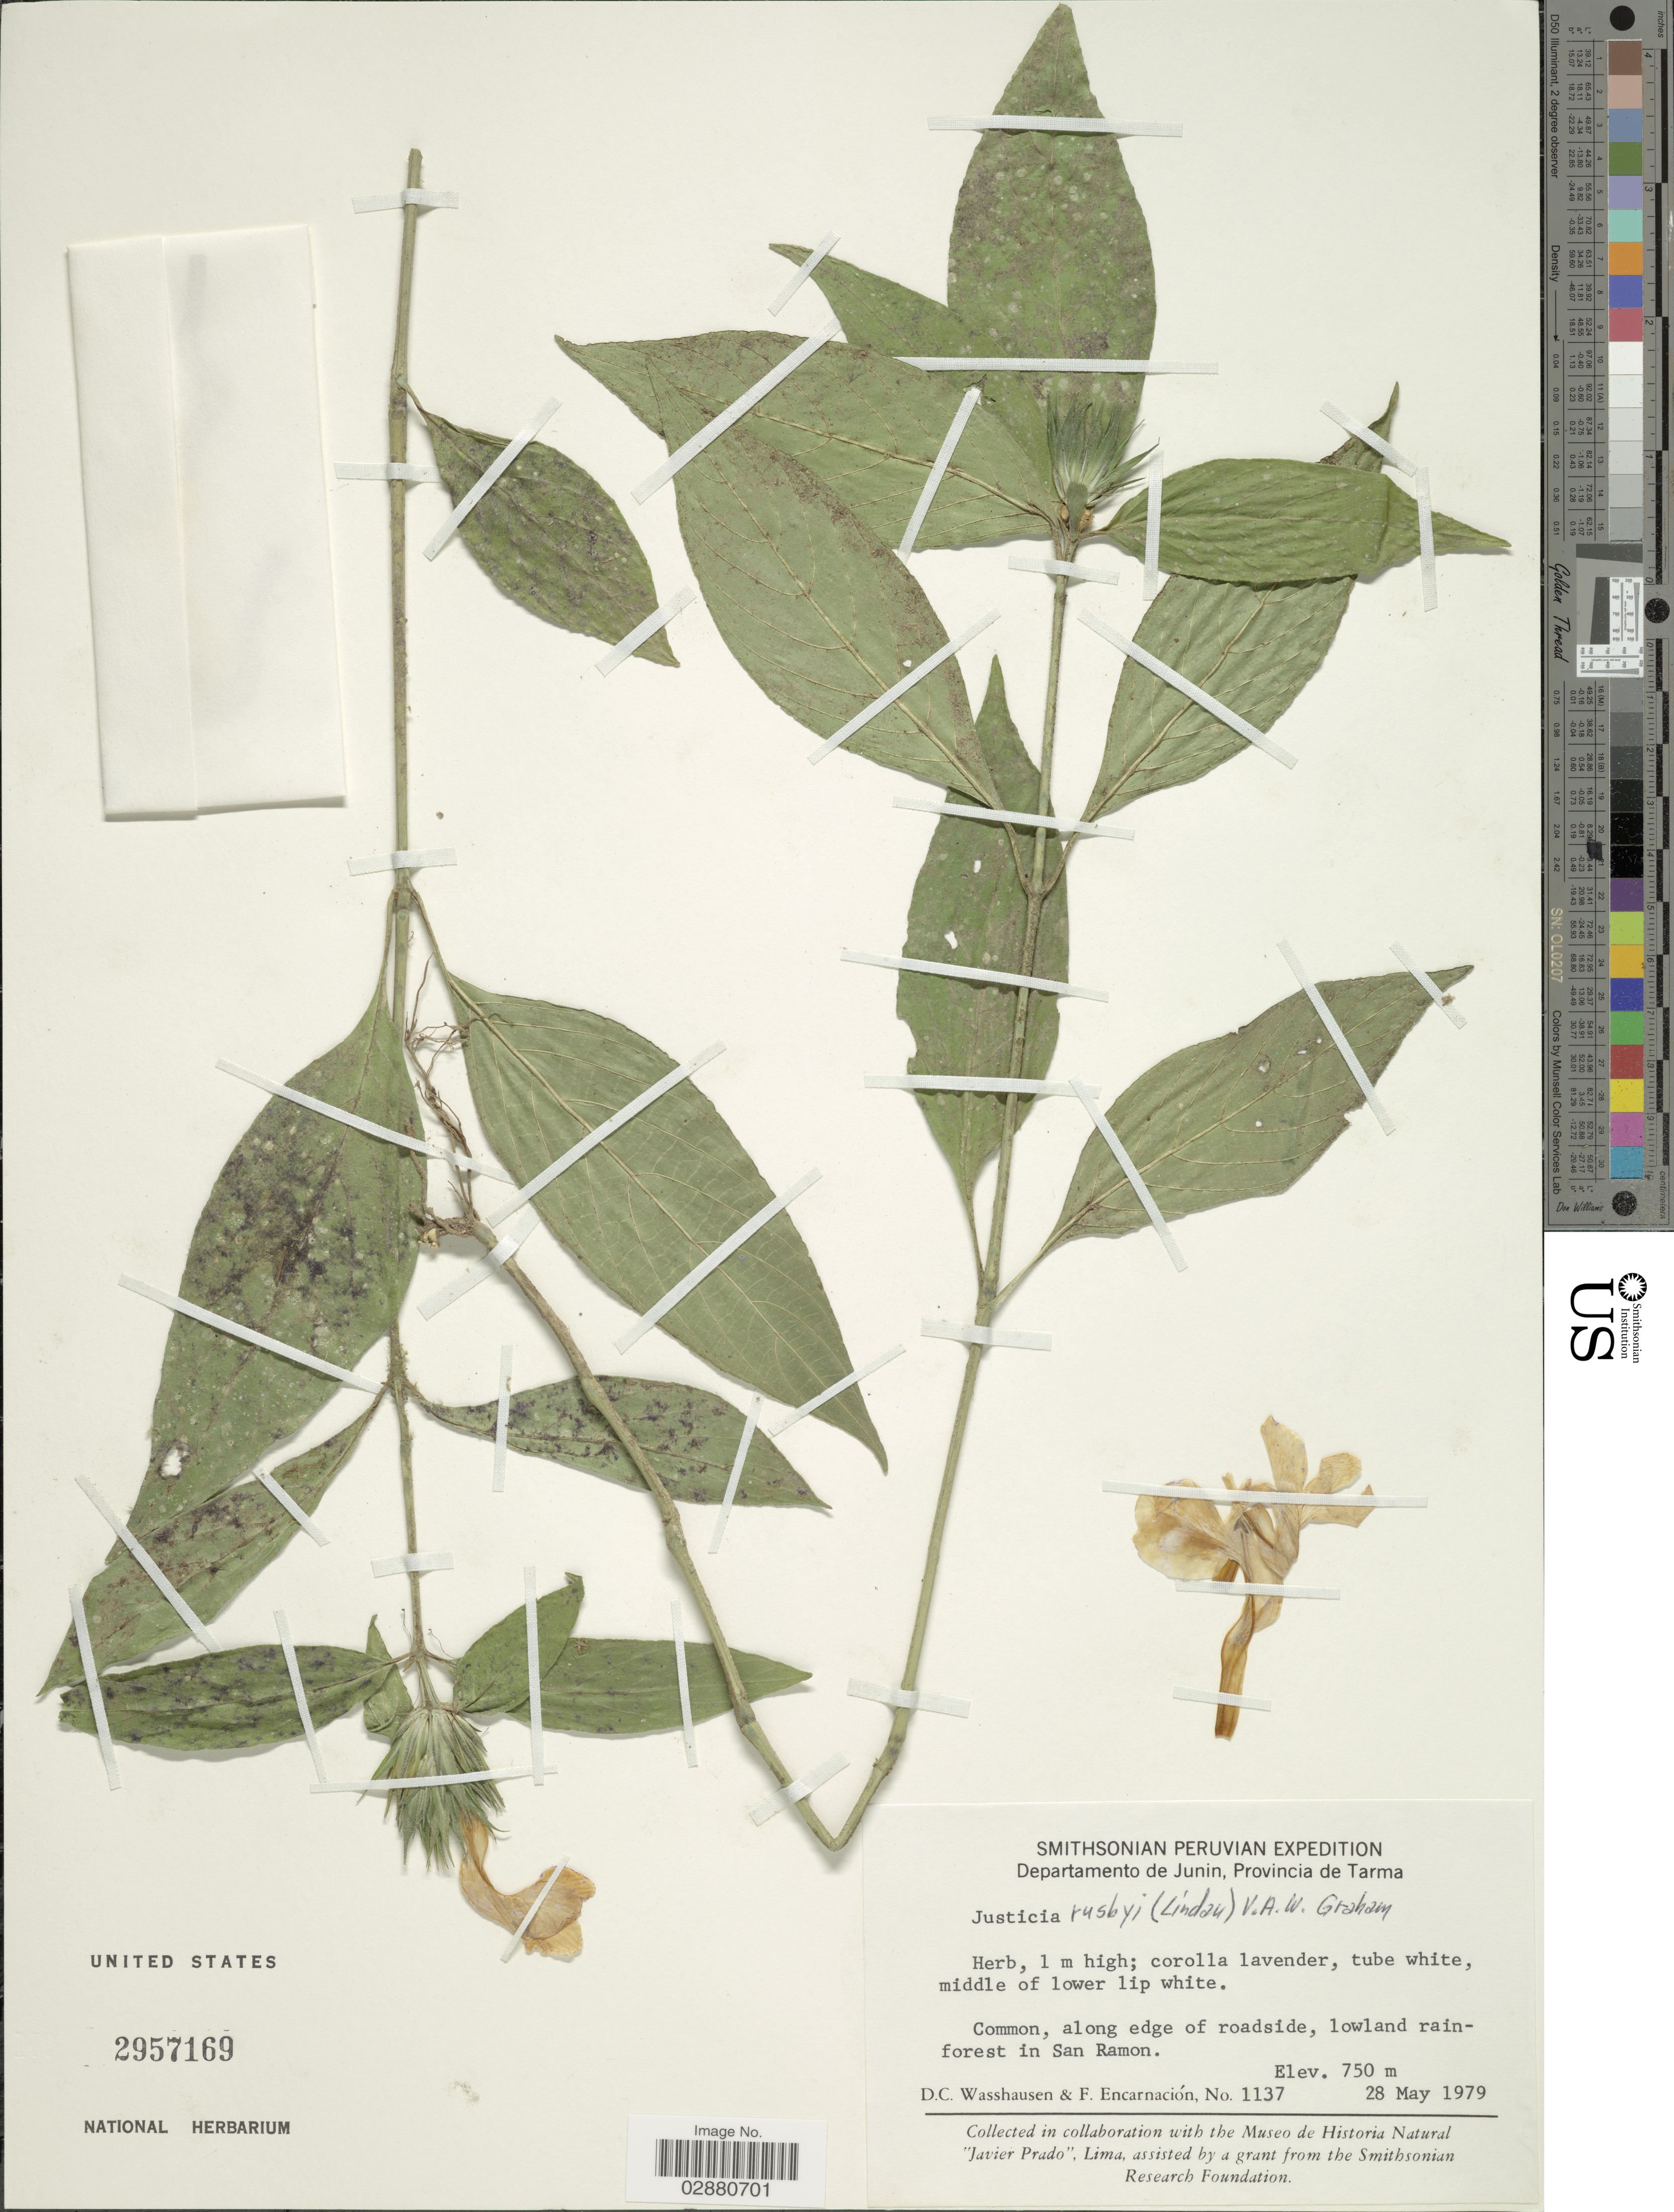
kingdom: Plantae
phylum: Tracheophyta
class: Magnoliopsida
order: Lamiales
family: Acanthaceae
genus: Justicia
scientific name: Justicia rusbyi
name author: (Lindau) V.A.W. Graham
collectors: D. C. Wasshausen & F. Encarnación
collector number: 1137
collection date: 1979-05-28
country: Peru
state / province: Junín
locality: Departamento de Junin, Provincia de Tarma. Lowland rainforest in San Ramon.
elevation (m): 750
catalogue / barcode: US 2957169